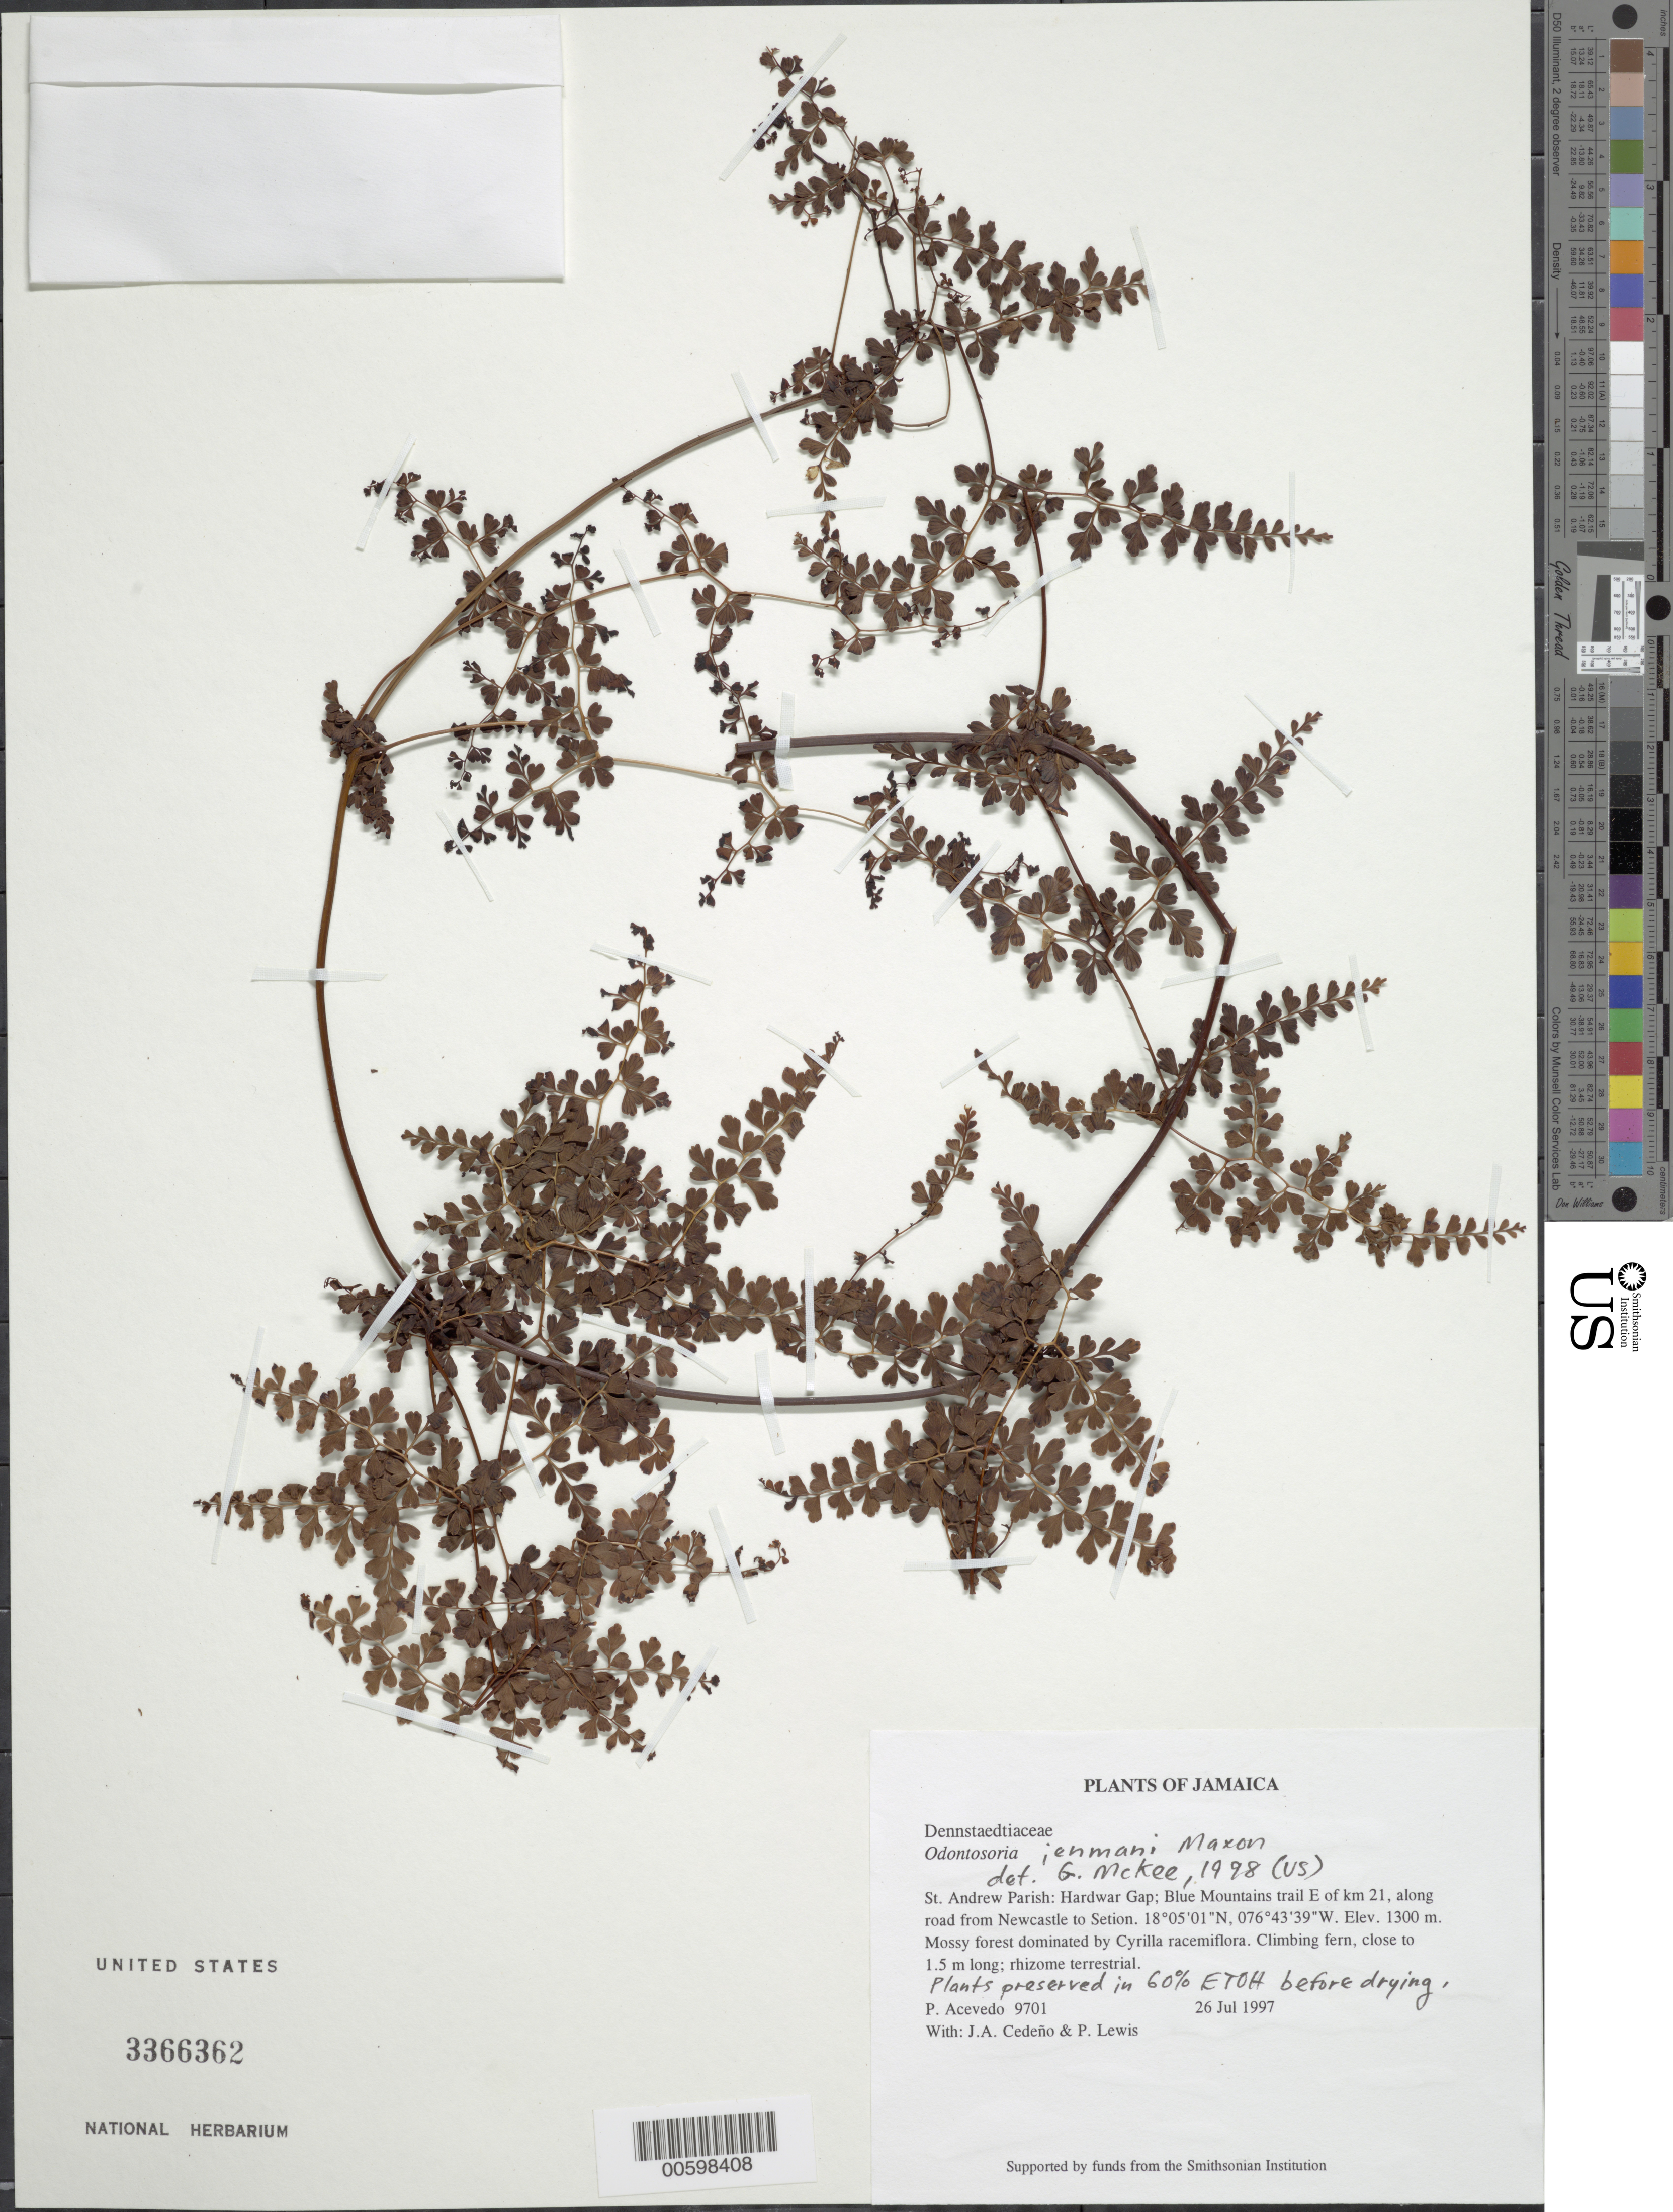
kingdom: Plantae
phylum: Tracheophyta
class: Polypodiopsida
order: Polypodiales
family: Lindsaeaceae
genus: Odontosoria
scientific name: Odontosoria jenmanii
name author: Maxon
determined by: McKee, G. S., (US), NMNH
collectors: P. Acevedo-Rodr., J. A. Cedeño M. & P. Lewis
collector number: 9701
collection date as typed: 26 Jul 1997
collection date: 1997-07-26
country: Jamaica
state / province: Saint Andrew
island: Jamaica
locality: St. Andrew Parish: Hardwar Gap; Blue Mountains trail E of km 21, along road from Newcastle to Section.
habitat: Mossy forest dominated by Cyrilla racemiflora.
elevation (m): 1300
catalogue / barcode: US 3366362